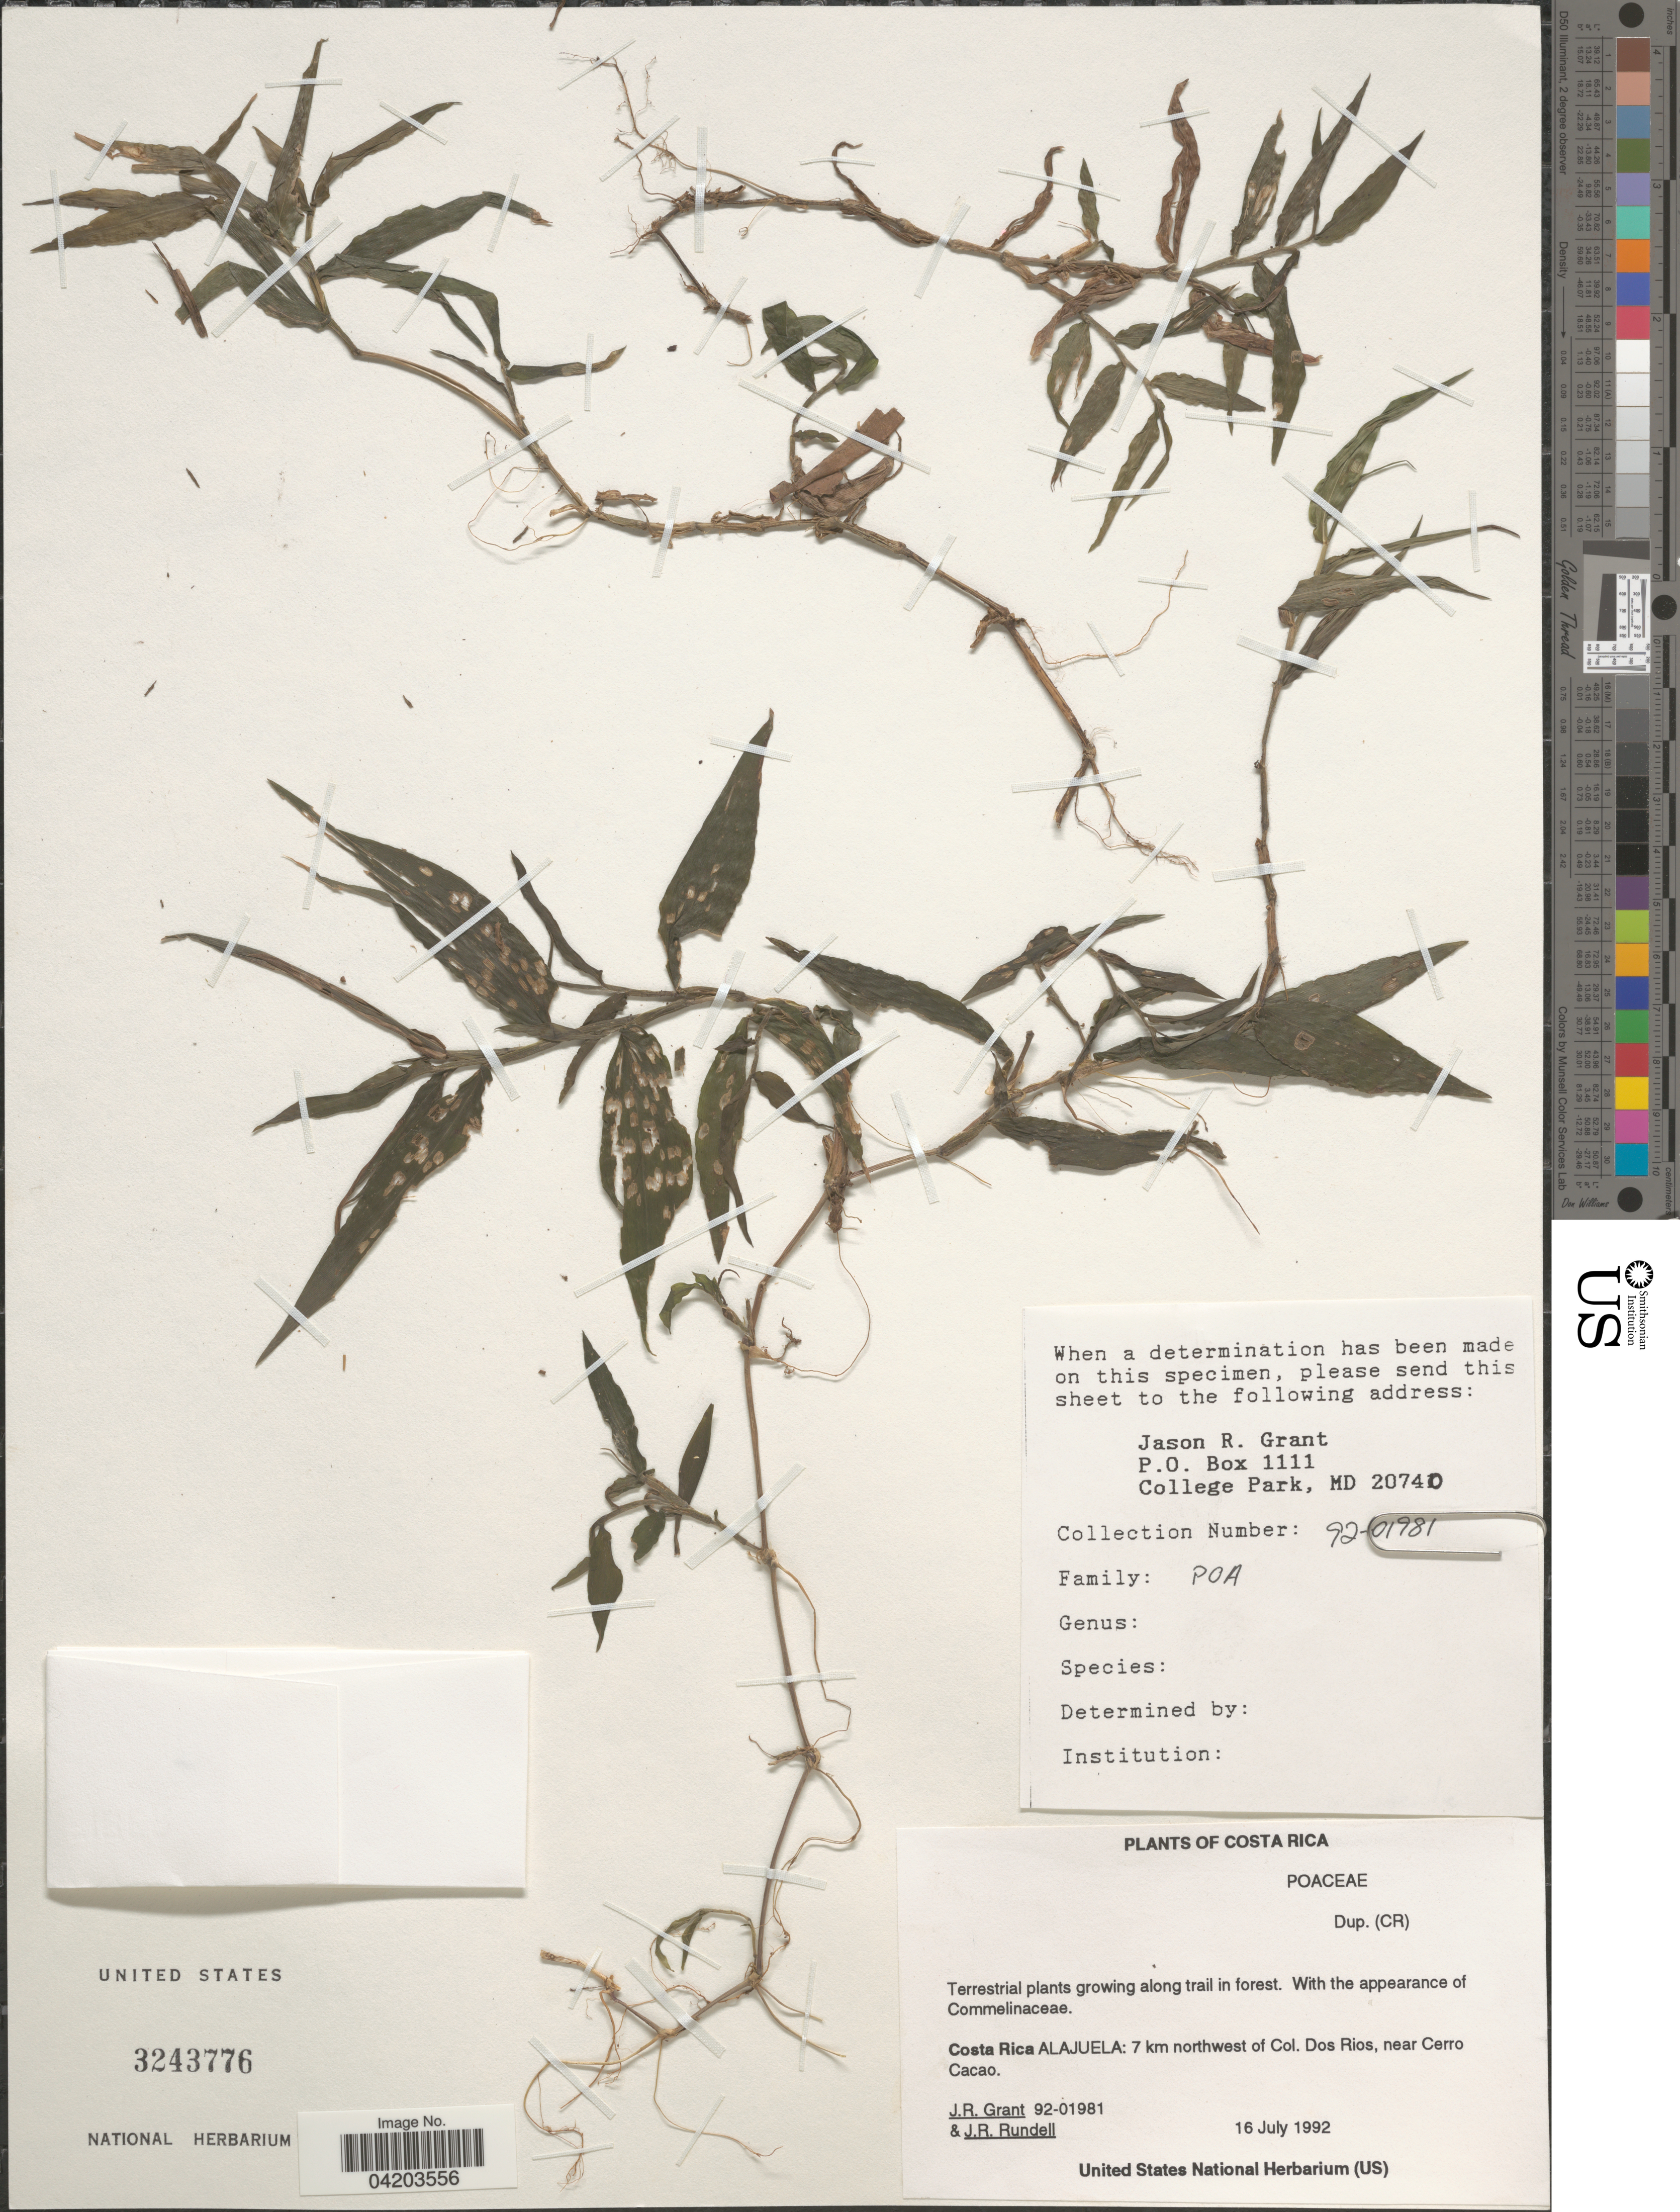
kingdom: Plantae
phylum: Tracheophyta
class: Liliopsida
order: Poales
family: Poaceae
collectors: J. Grant & J. R. Rundell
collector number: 92-01981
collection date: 1992-07-16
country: Costa Rica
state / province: Alajuela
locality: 7 km northwest of Col. Dos Rios, near Cerro Cacao.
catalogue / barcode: US 3243776